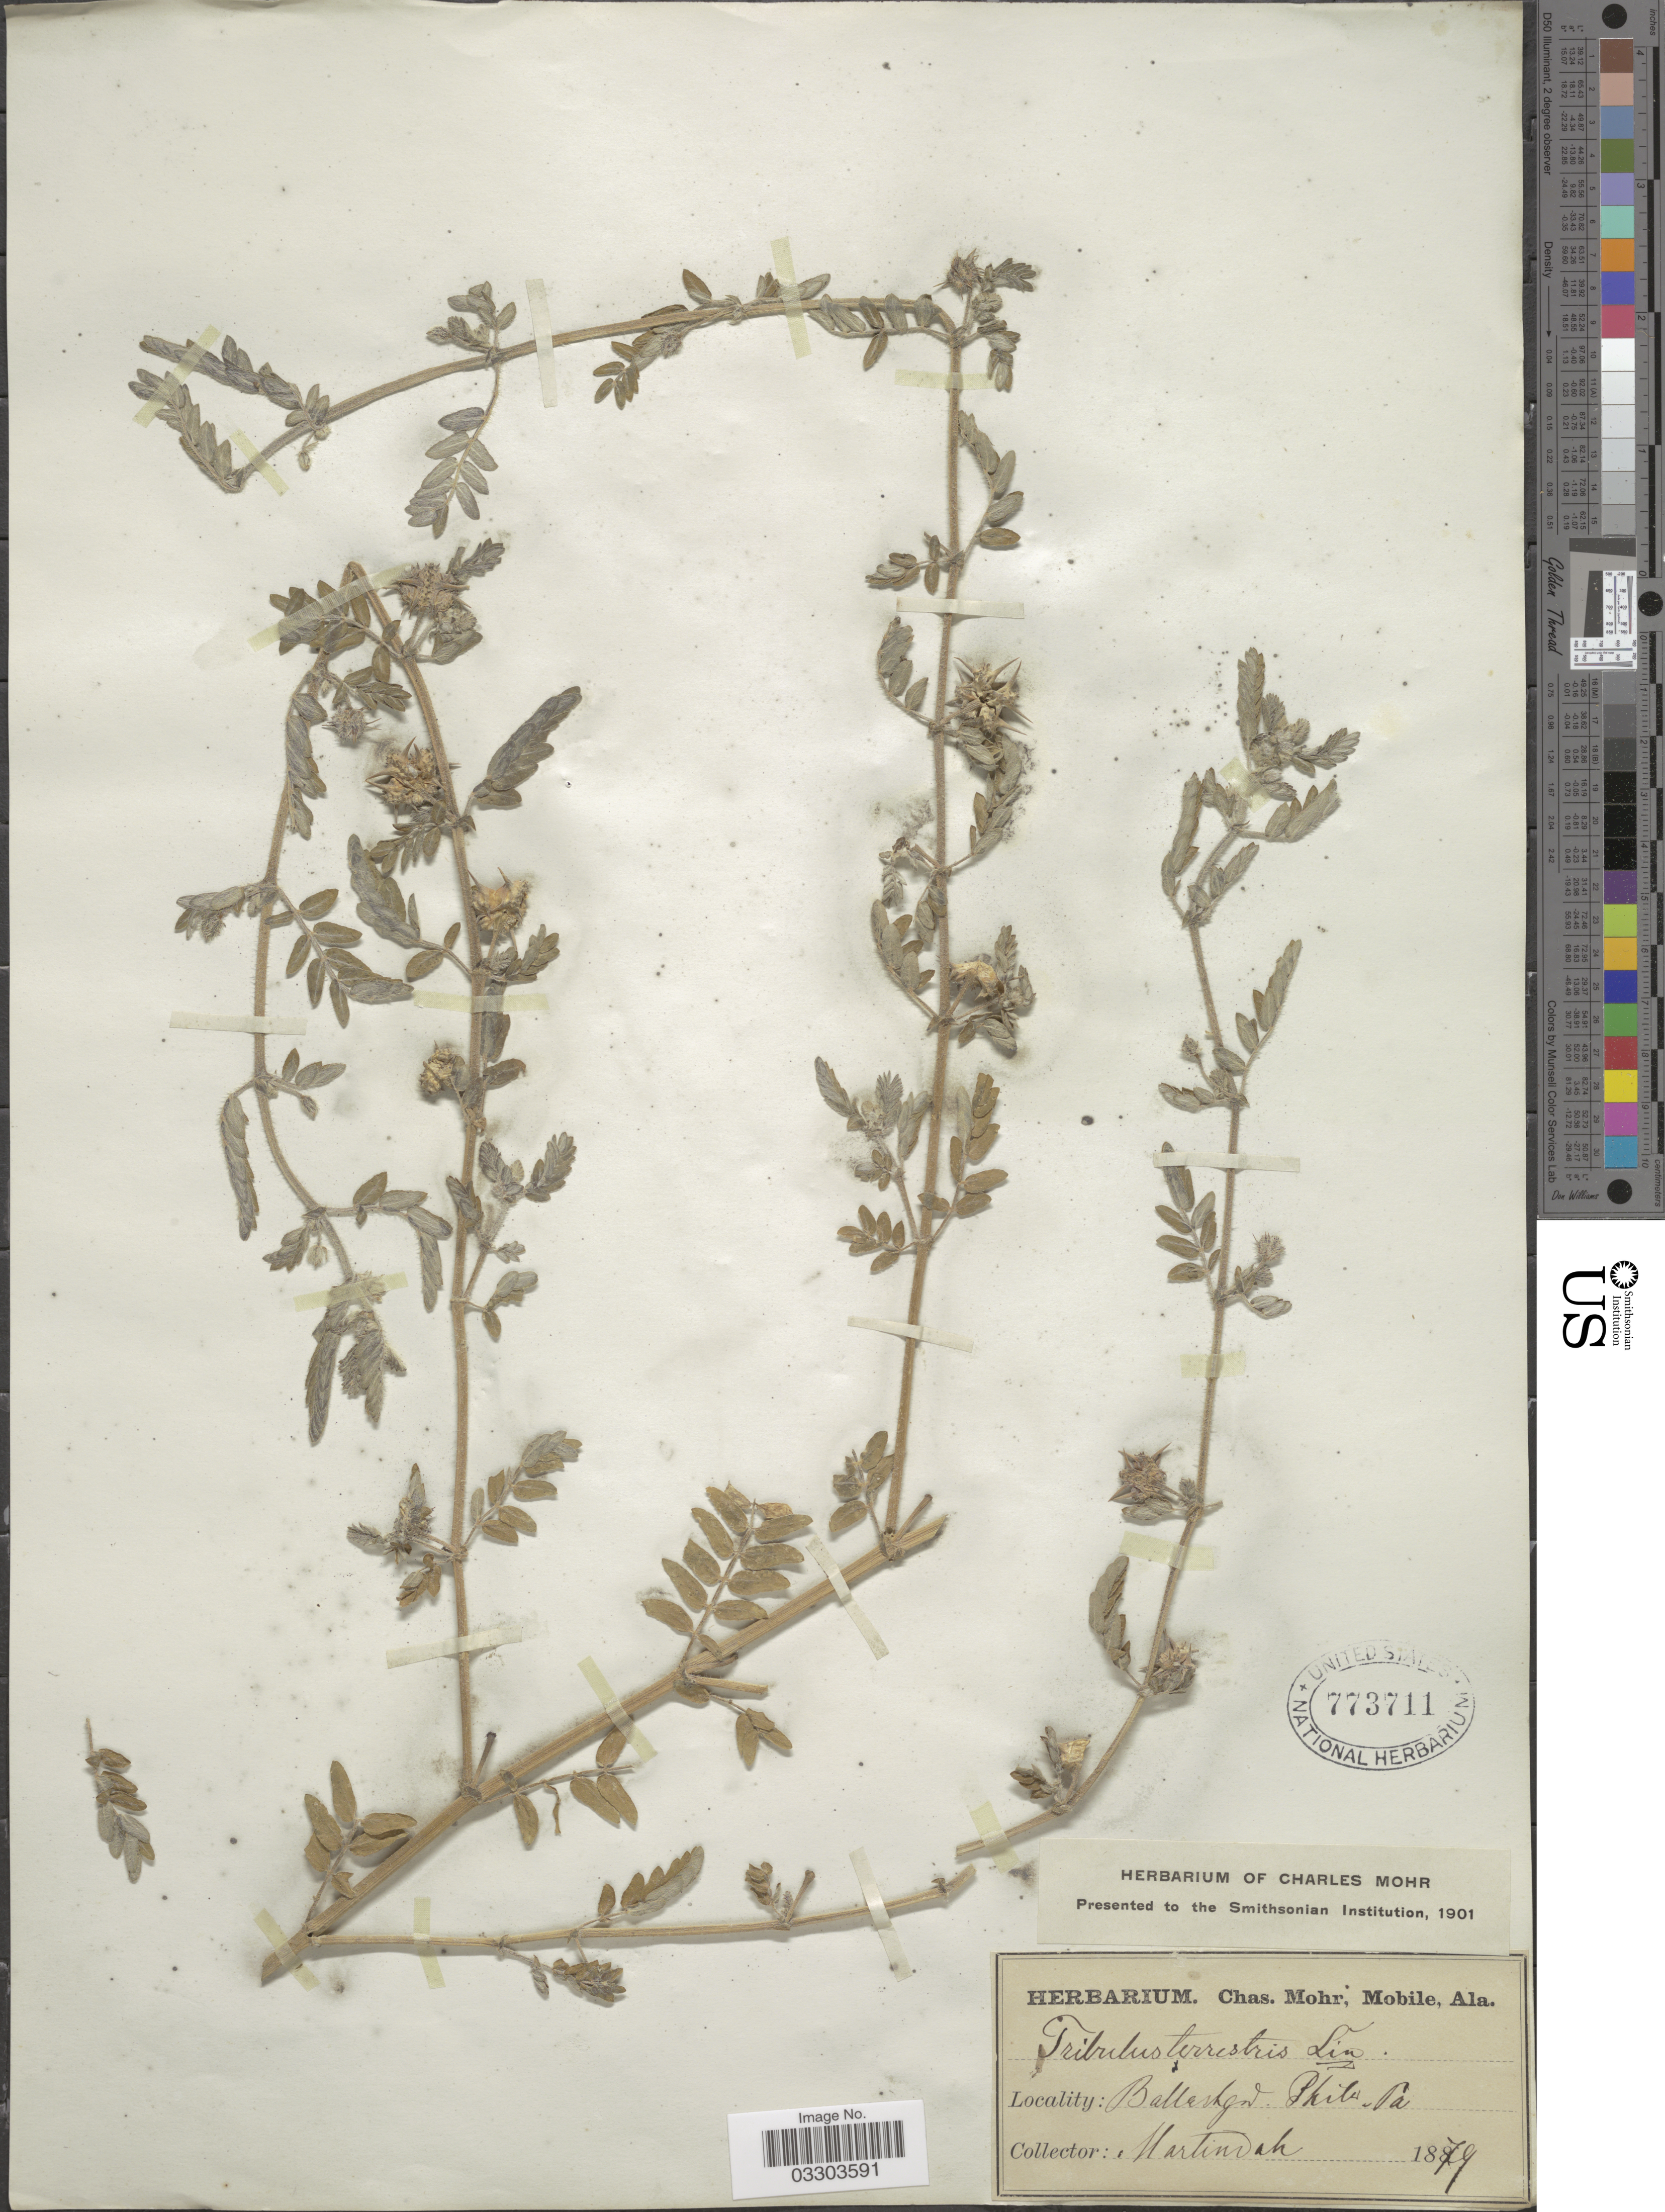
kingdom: Plantae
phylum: Tracheophyta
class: Magnoliopsida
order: Zygophyllales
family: Zygophyllaceae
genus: Tribulus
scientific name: Tribulus terrestris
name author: L.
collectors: Martindale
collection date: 1879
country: United States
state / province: Pennsylvania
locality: Phila. Pa.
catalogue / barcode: US 773711